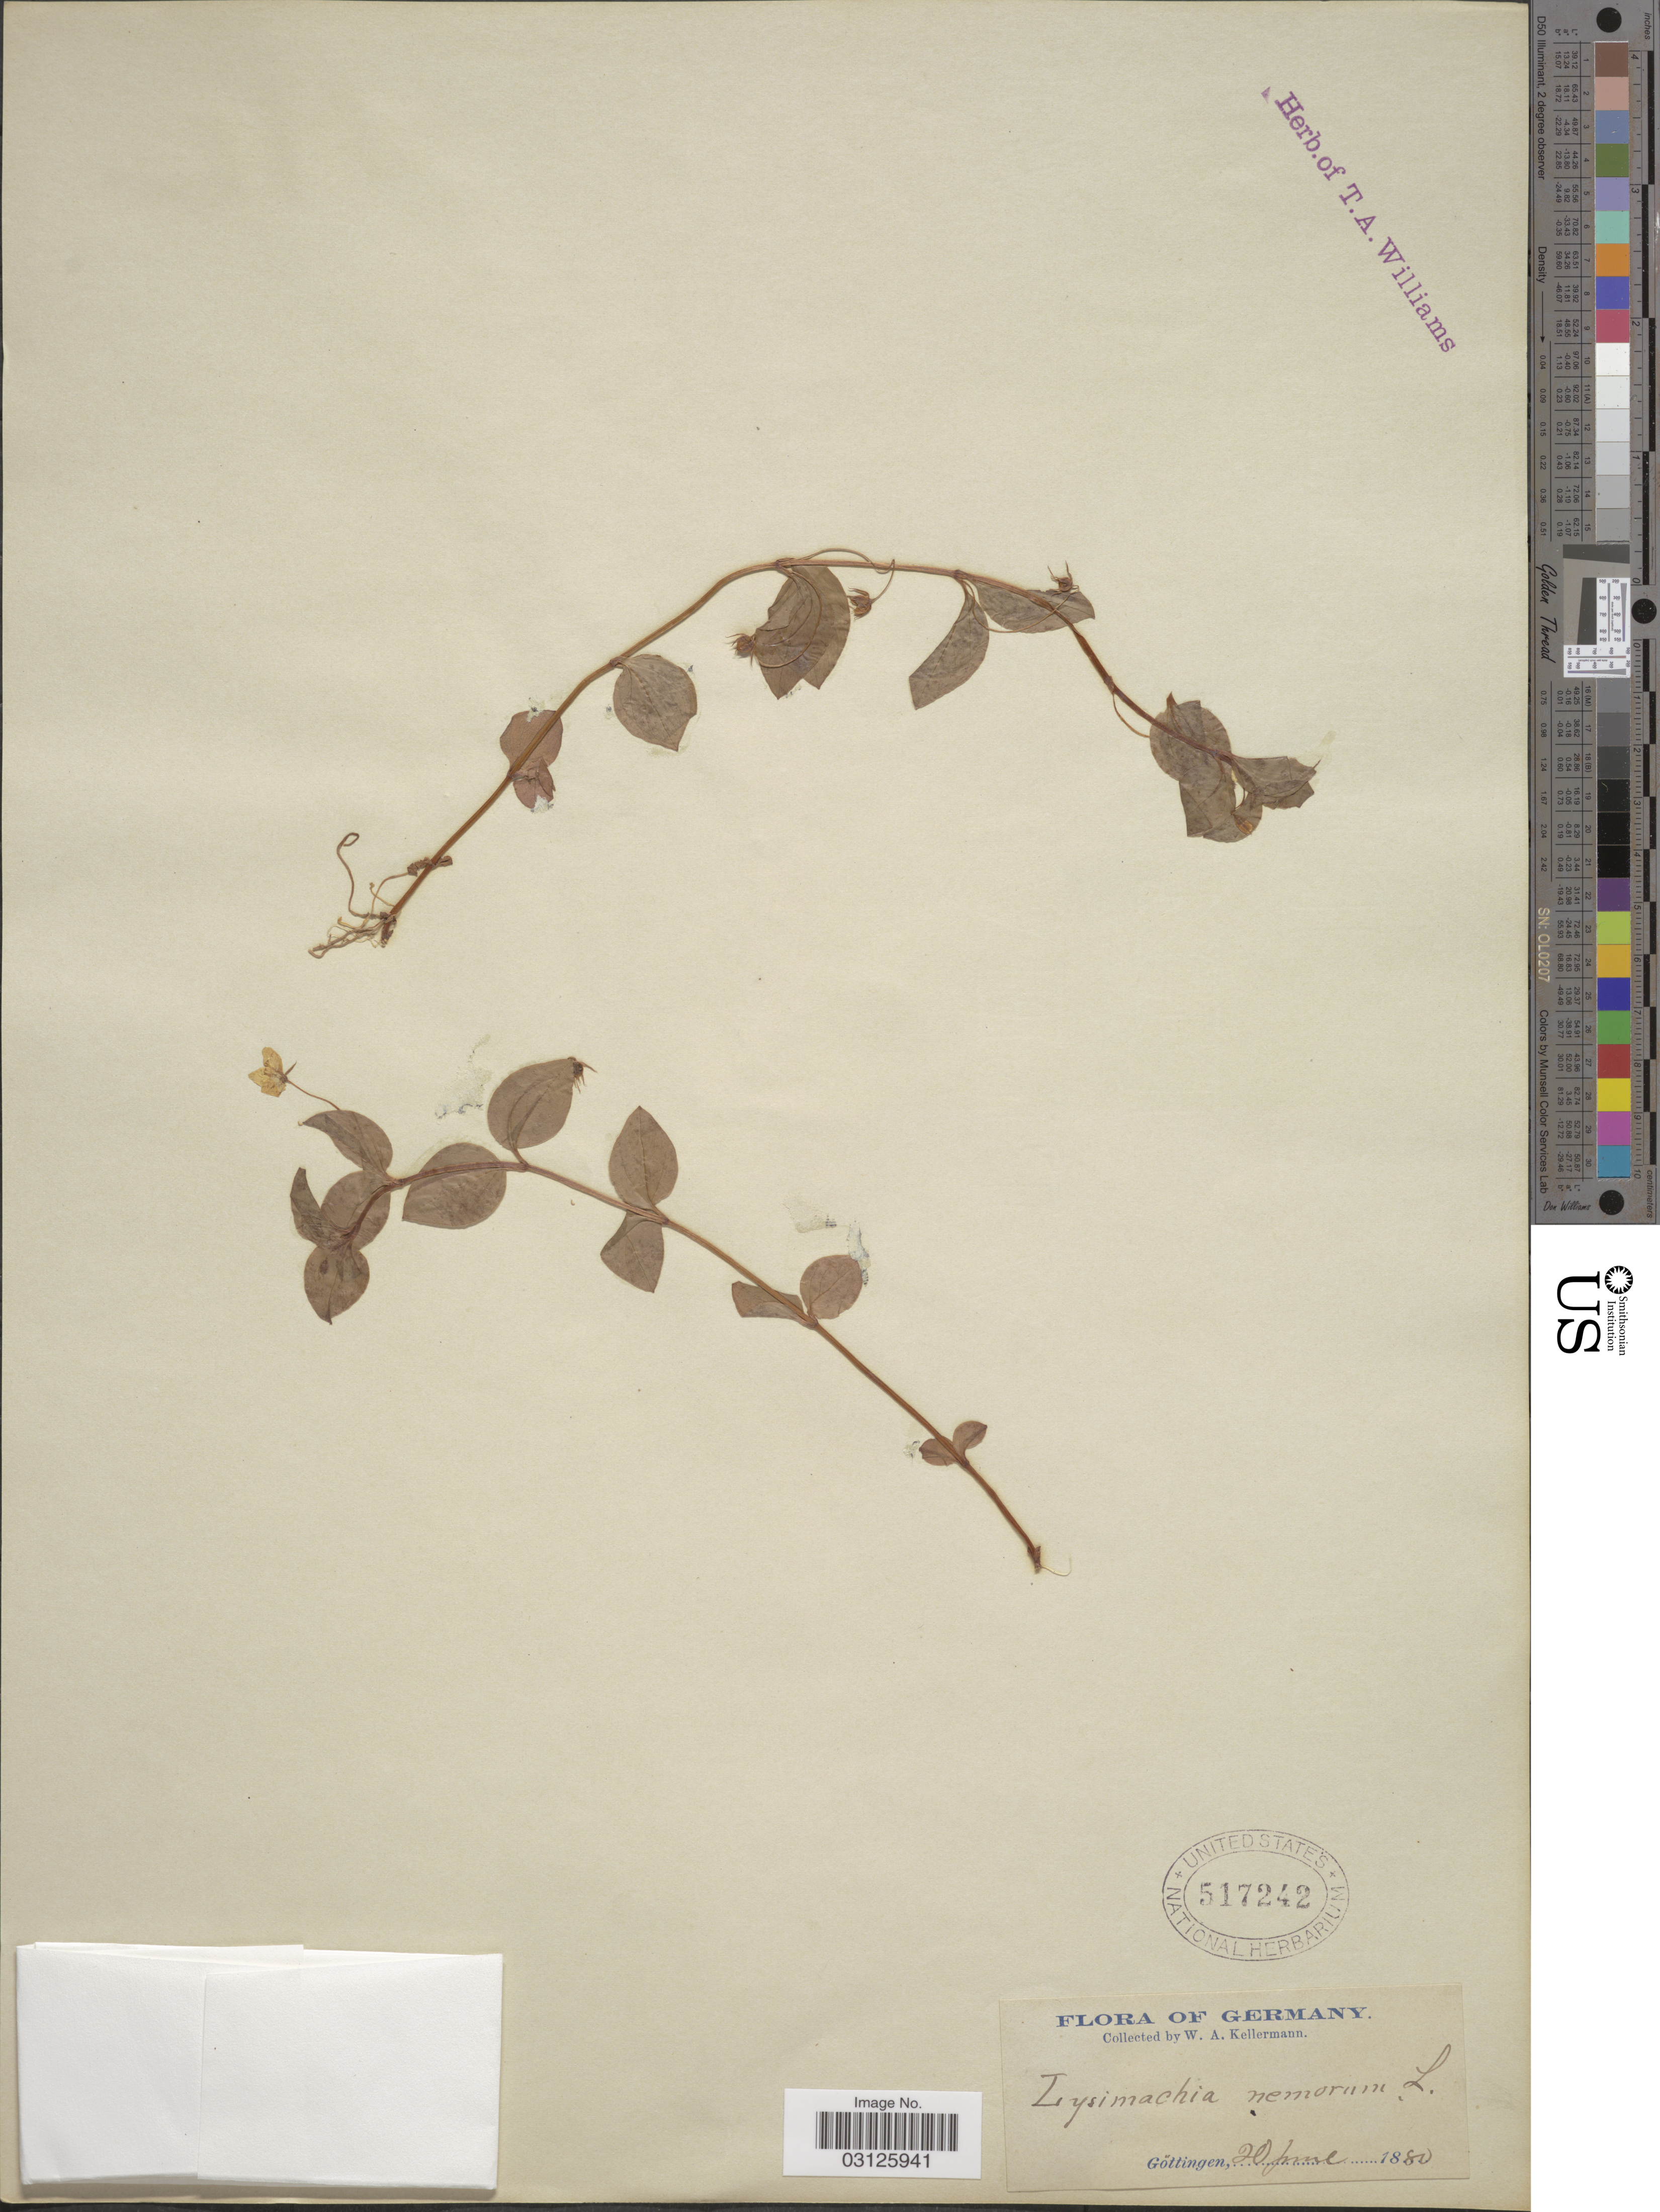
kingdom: Plantae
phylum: Tracheophyta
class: Magnoliopsida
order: Ericales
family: Primulaceae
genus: Lysimachia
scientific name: Lysimachia nemorum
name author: L.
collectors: W. A. Kellermann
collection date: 1880-06-20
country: Germany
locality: Göttingen.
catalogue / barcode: US 517242